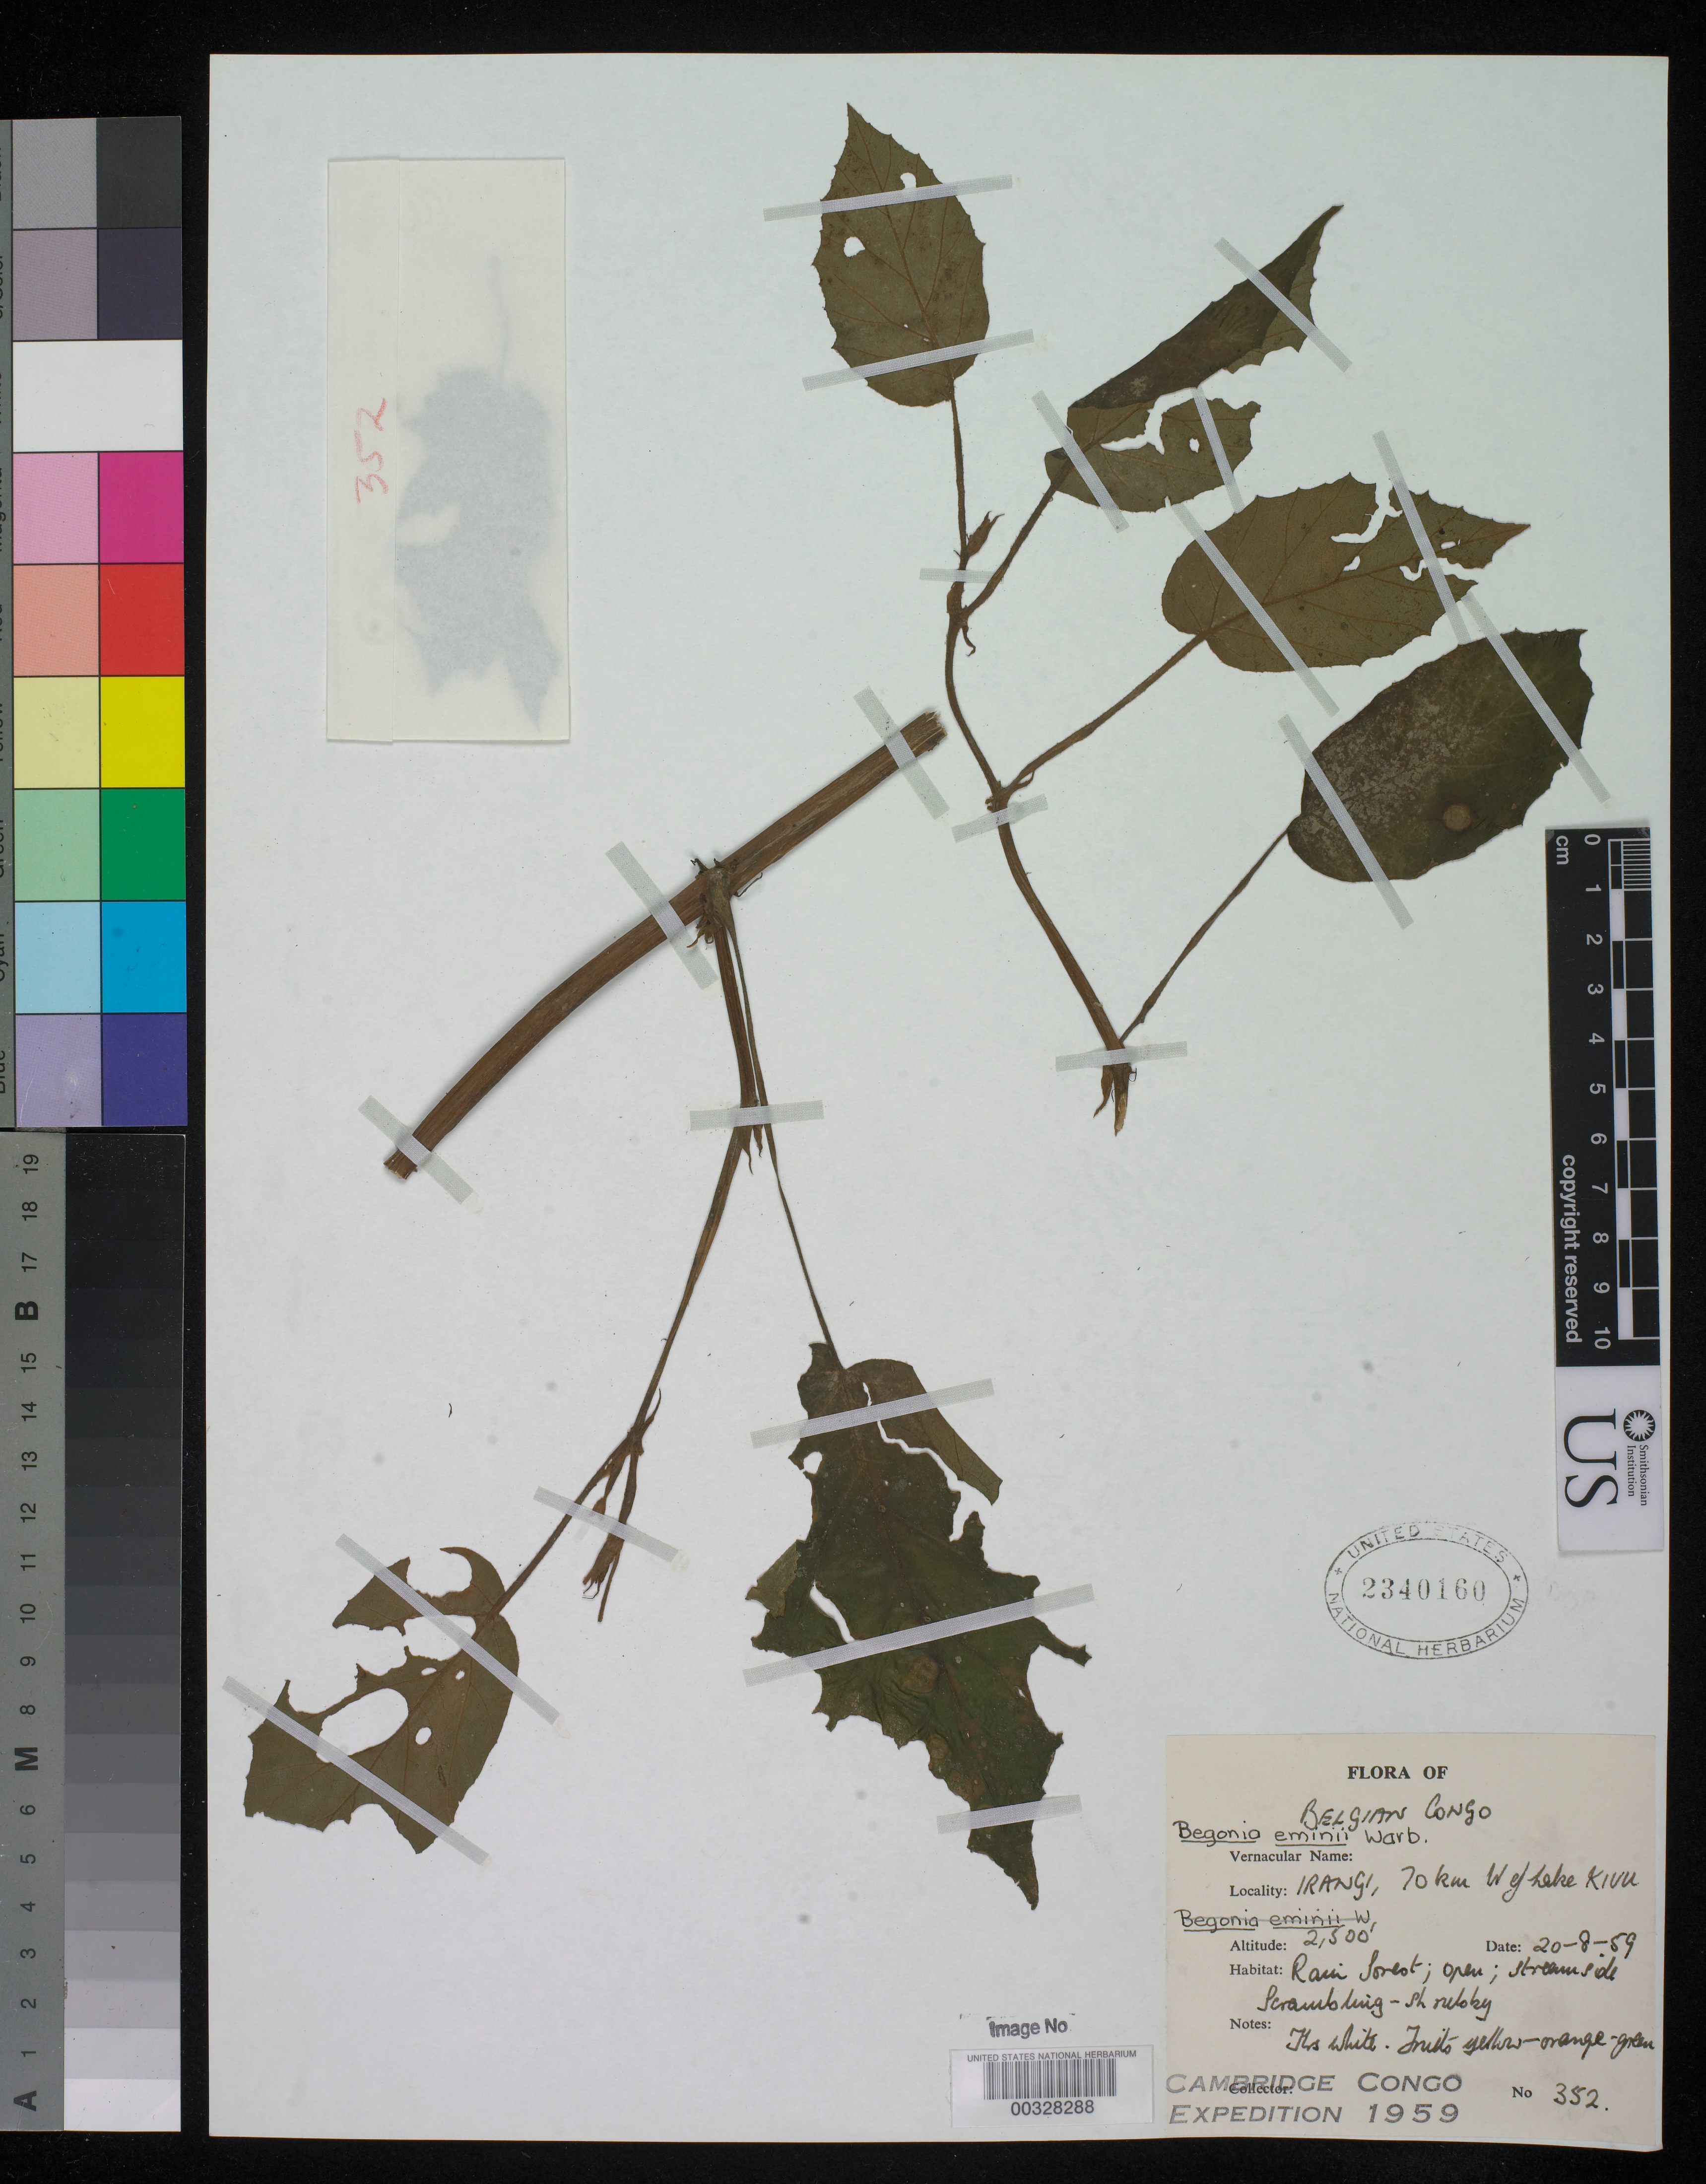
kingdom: Plantae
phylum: Tracheophyta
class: Magnoliopsida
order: Cucurbitales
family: Begoniaceae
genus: Begonia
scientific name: Begonia eminii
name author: Warb.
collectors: ex Cambridge Congo exped.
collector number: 352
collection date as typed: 20 Aug 1959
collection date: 1959-08-20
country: Congo, Democratic Republic of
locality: Irangi, 70 km w of lake kivu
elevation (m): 762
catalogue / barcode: US 2340160